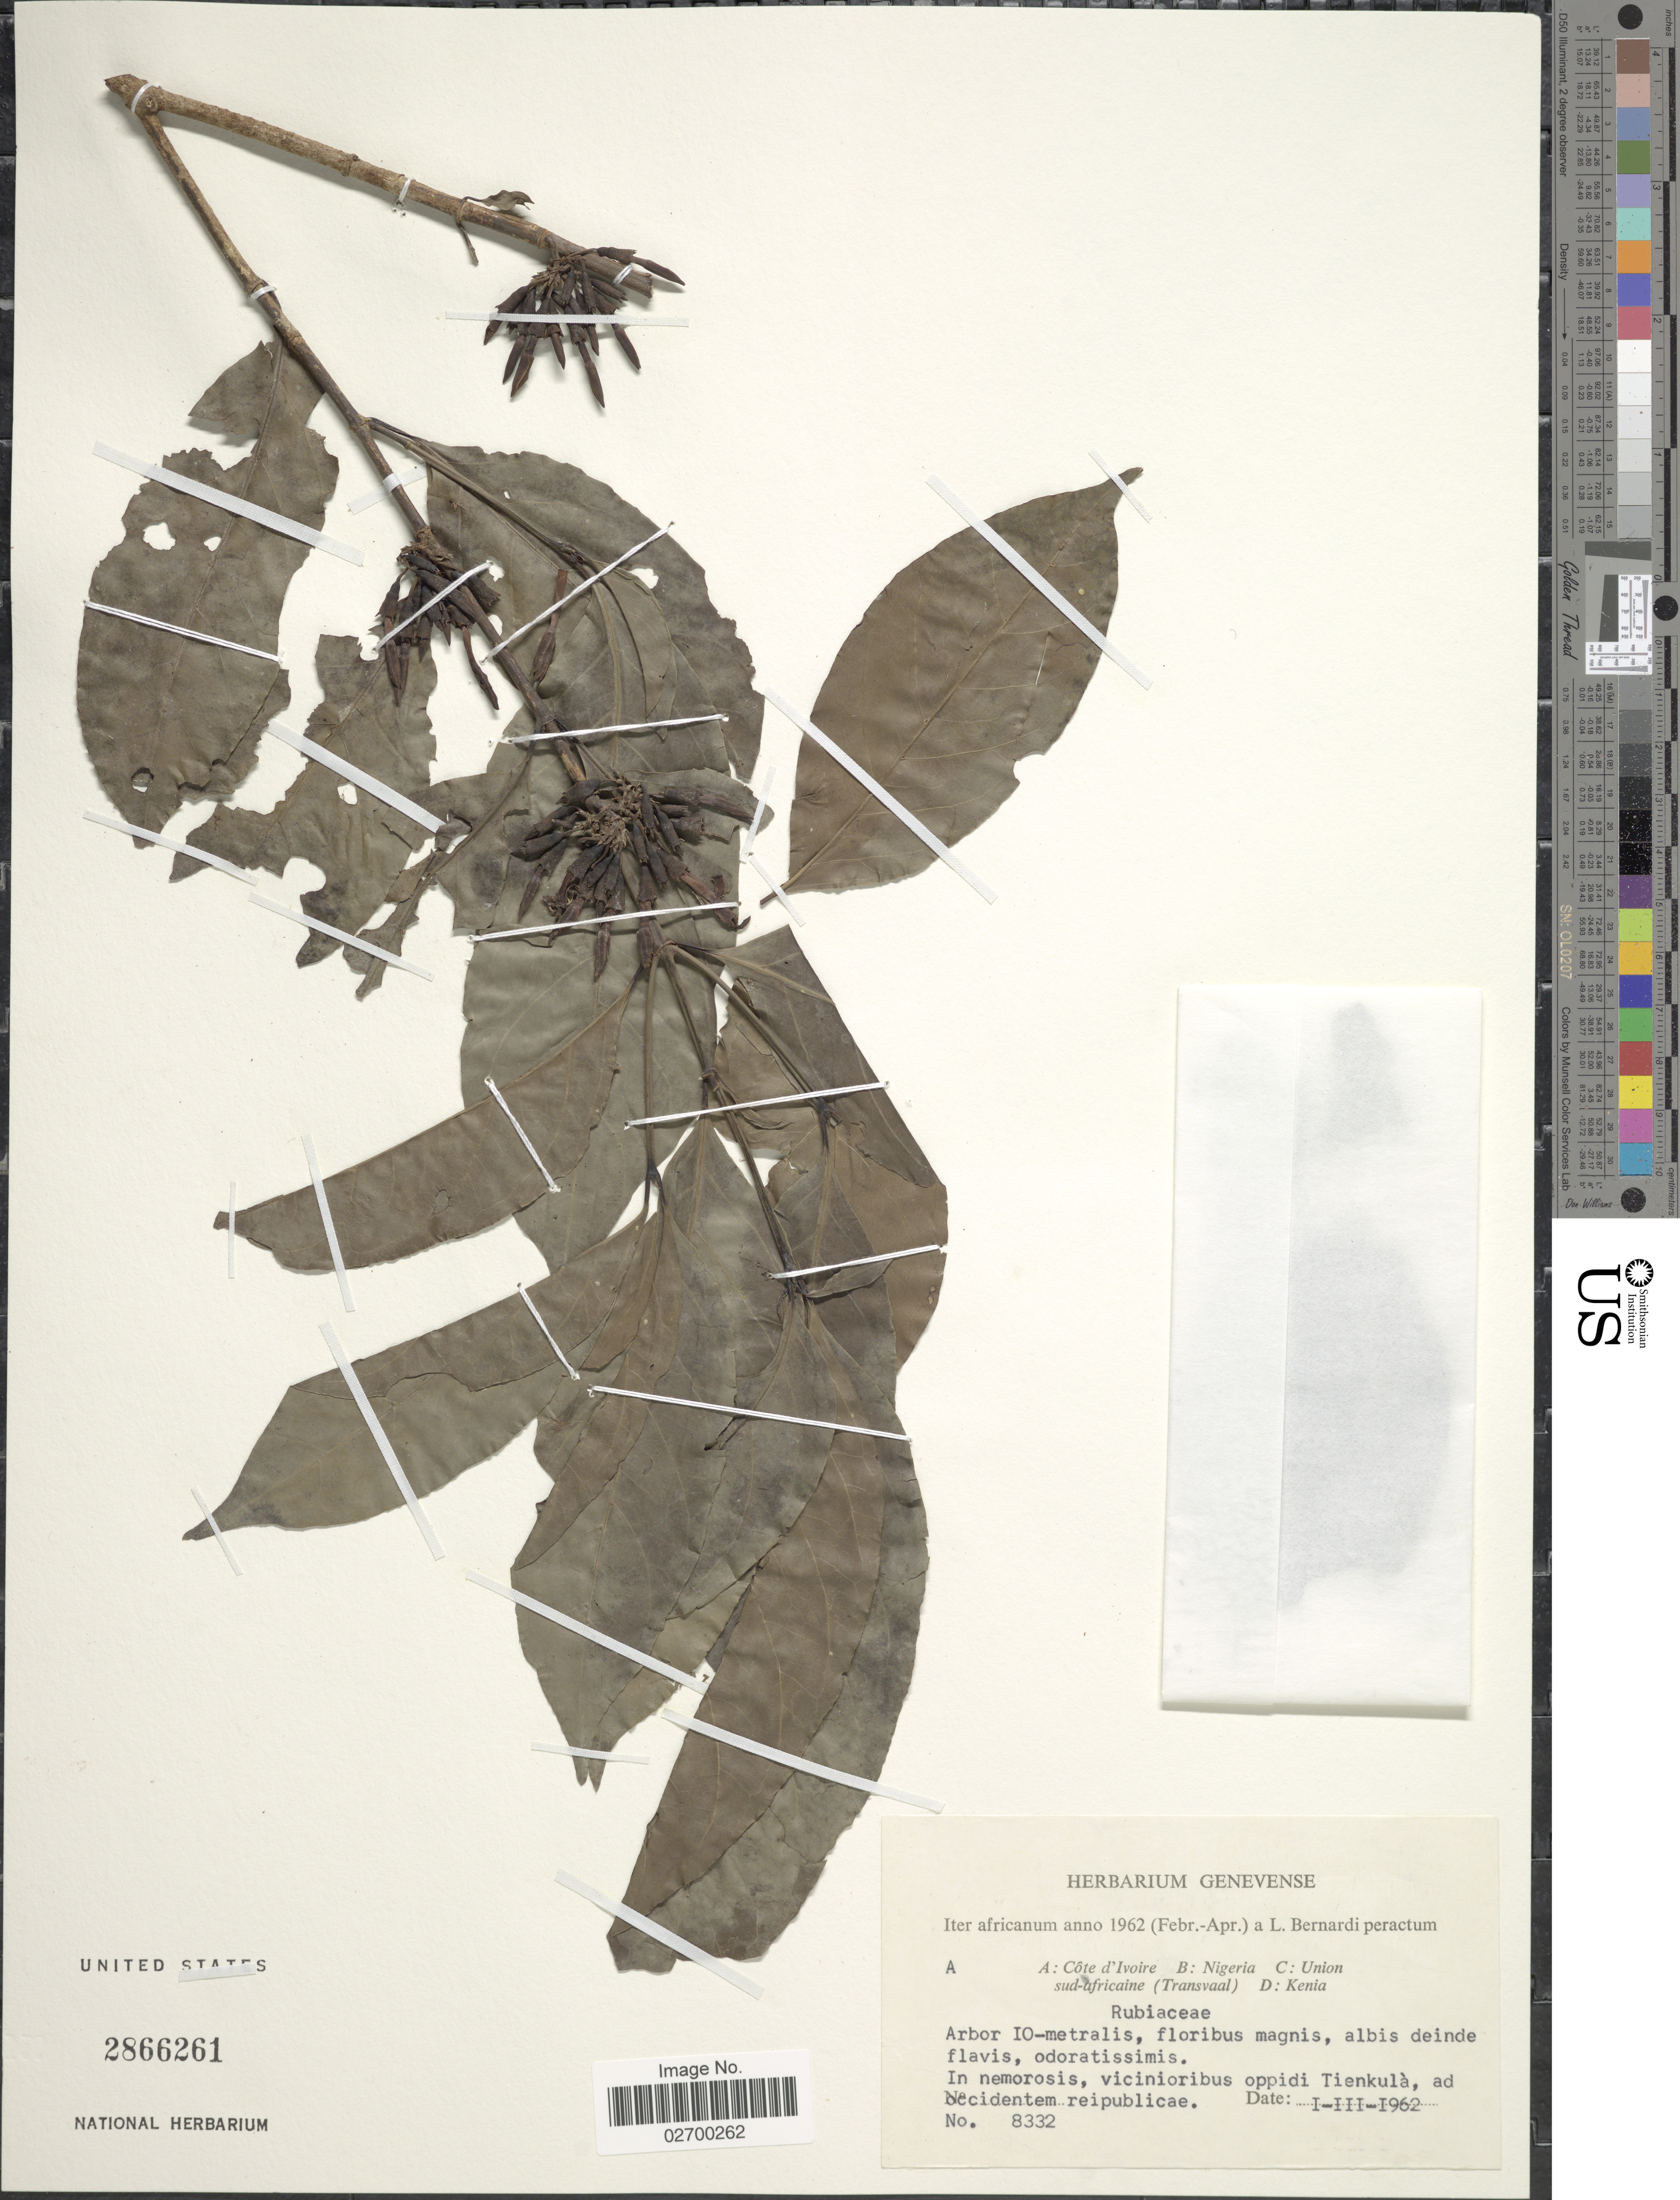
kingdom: Plantae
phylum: Tracheophyta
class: Magnoliopsida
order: Gentianales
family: Rubiaceae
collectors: L. Bernardi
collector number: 8332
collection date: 1962-03-01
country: Ivory Coast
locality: In nemorosis, vicinioribus oppidi Tienkula, ad occidentem reipublicae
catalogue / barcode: US 2866261